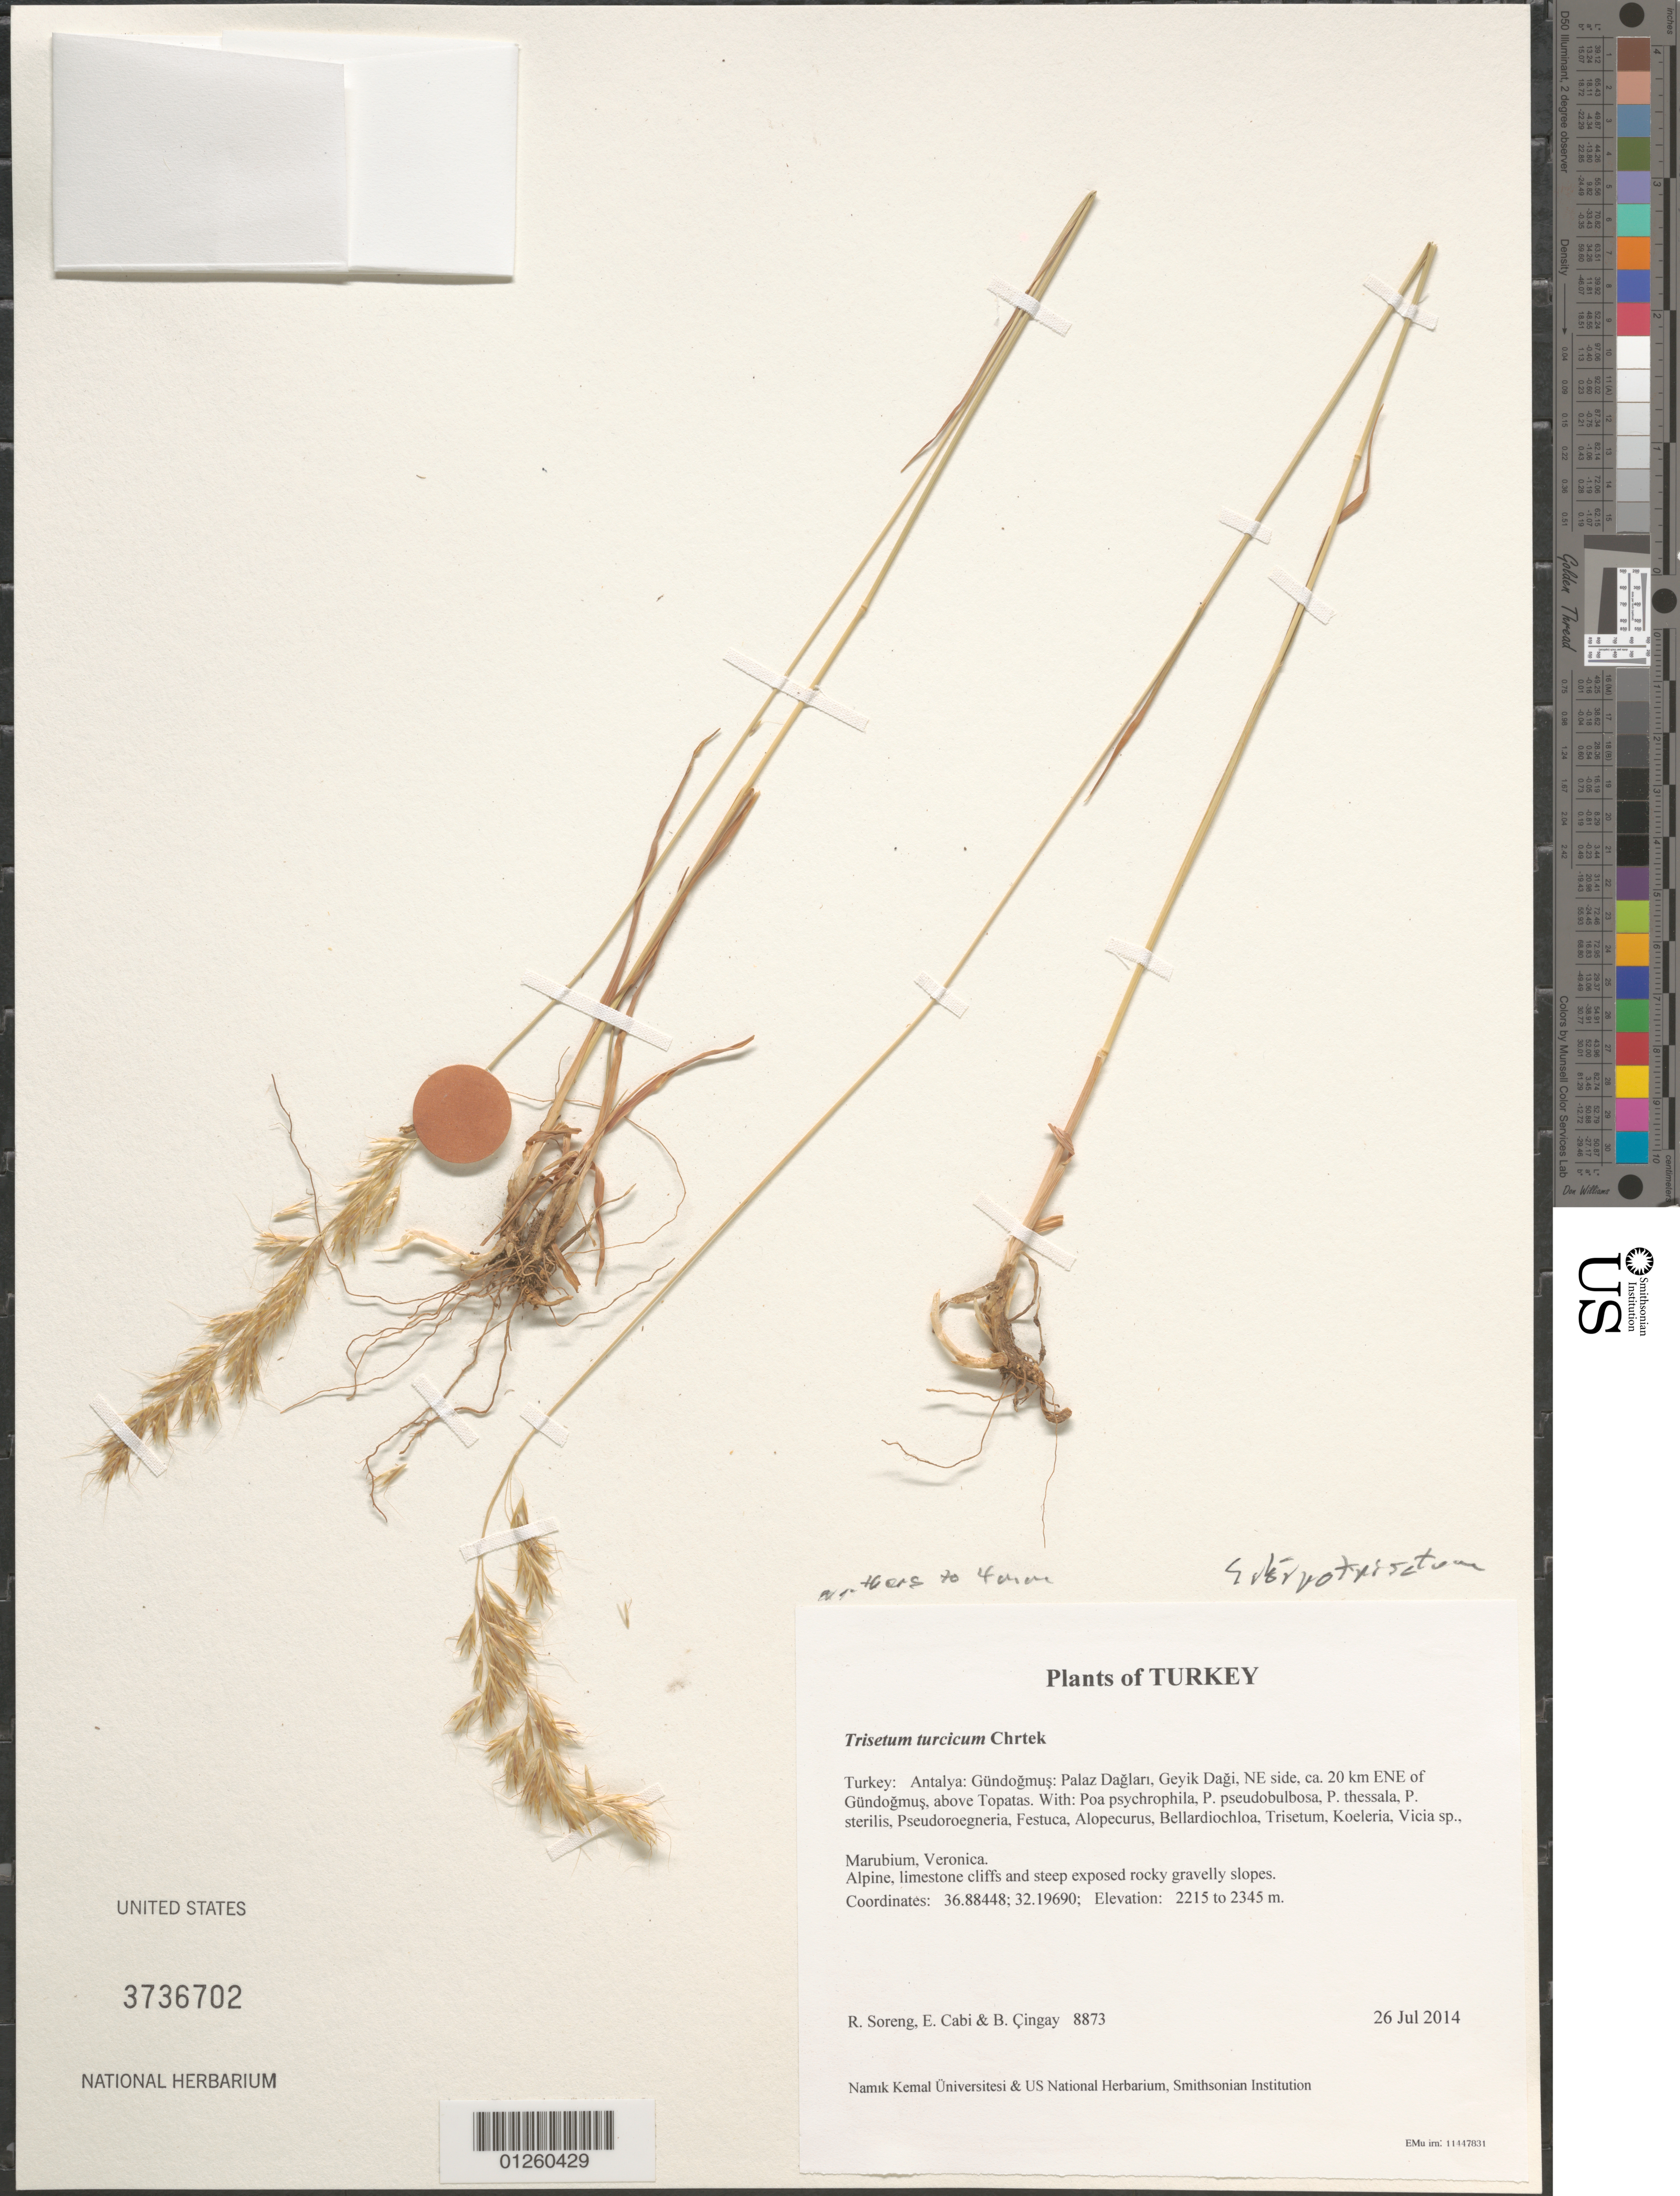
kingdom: Plantae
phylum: Tracheophyta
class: Liliopsida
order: Poales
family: Poaceae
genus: Sibirotrisetum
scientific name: Sibirotrisetum turcicum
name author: (Chrtek) Barberá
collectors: R. J. Soreng, E. Cabi & B. Çıngay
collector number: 8873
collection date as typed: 26 Jul 2014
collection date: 2014-07-26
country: Turkey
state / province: Antalya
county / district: Gündogmus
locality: Palaz Daglari, Geyik Dagi, NE side, ca. 20 km ENE of Gündogmus, above Topatas.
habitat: Alpine, limestone cliffs and steep exposed rocky gravelly slopes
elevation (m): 2215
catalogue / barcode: US 3736702